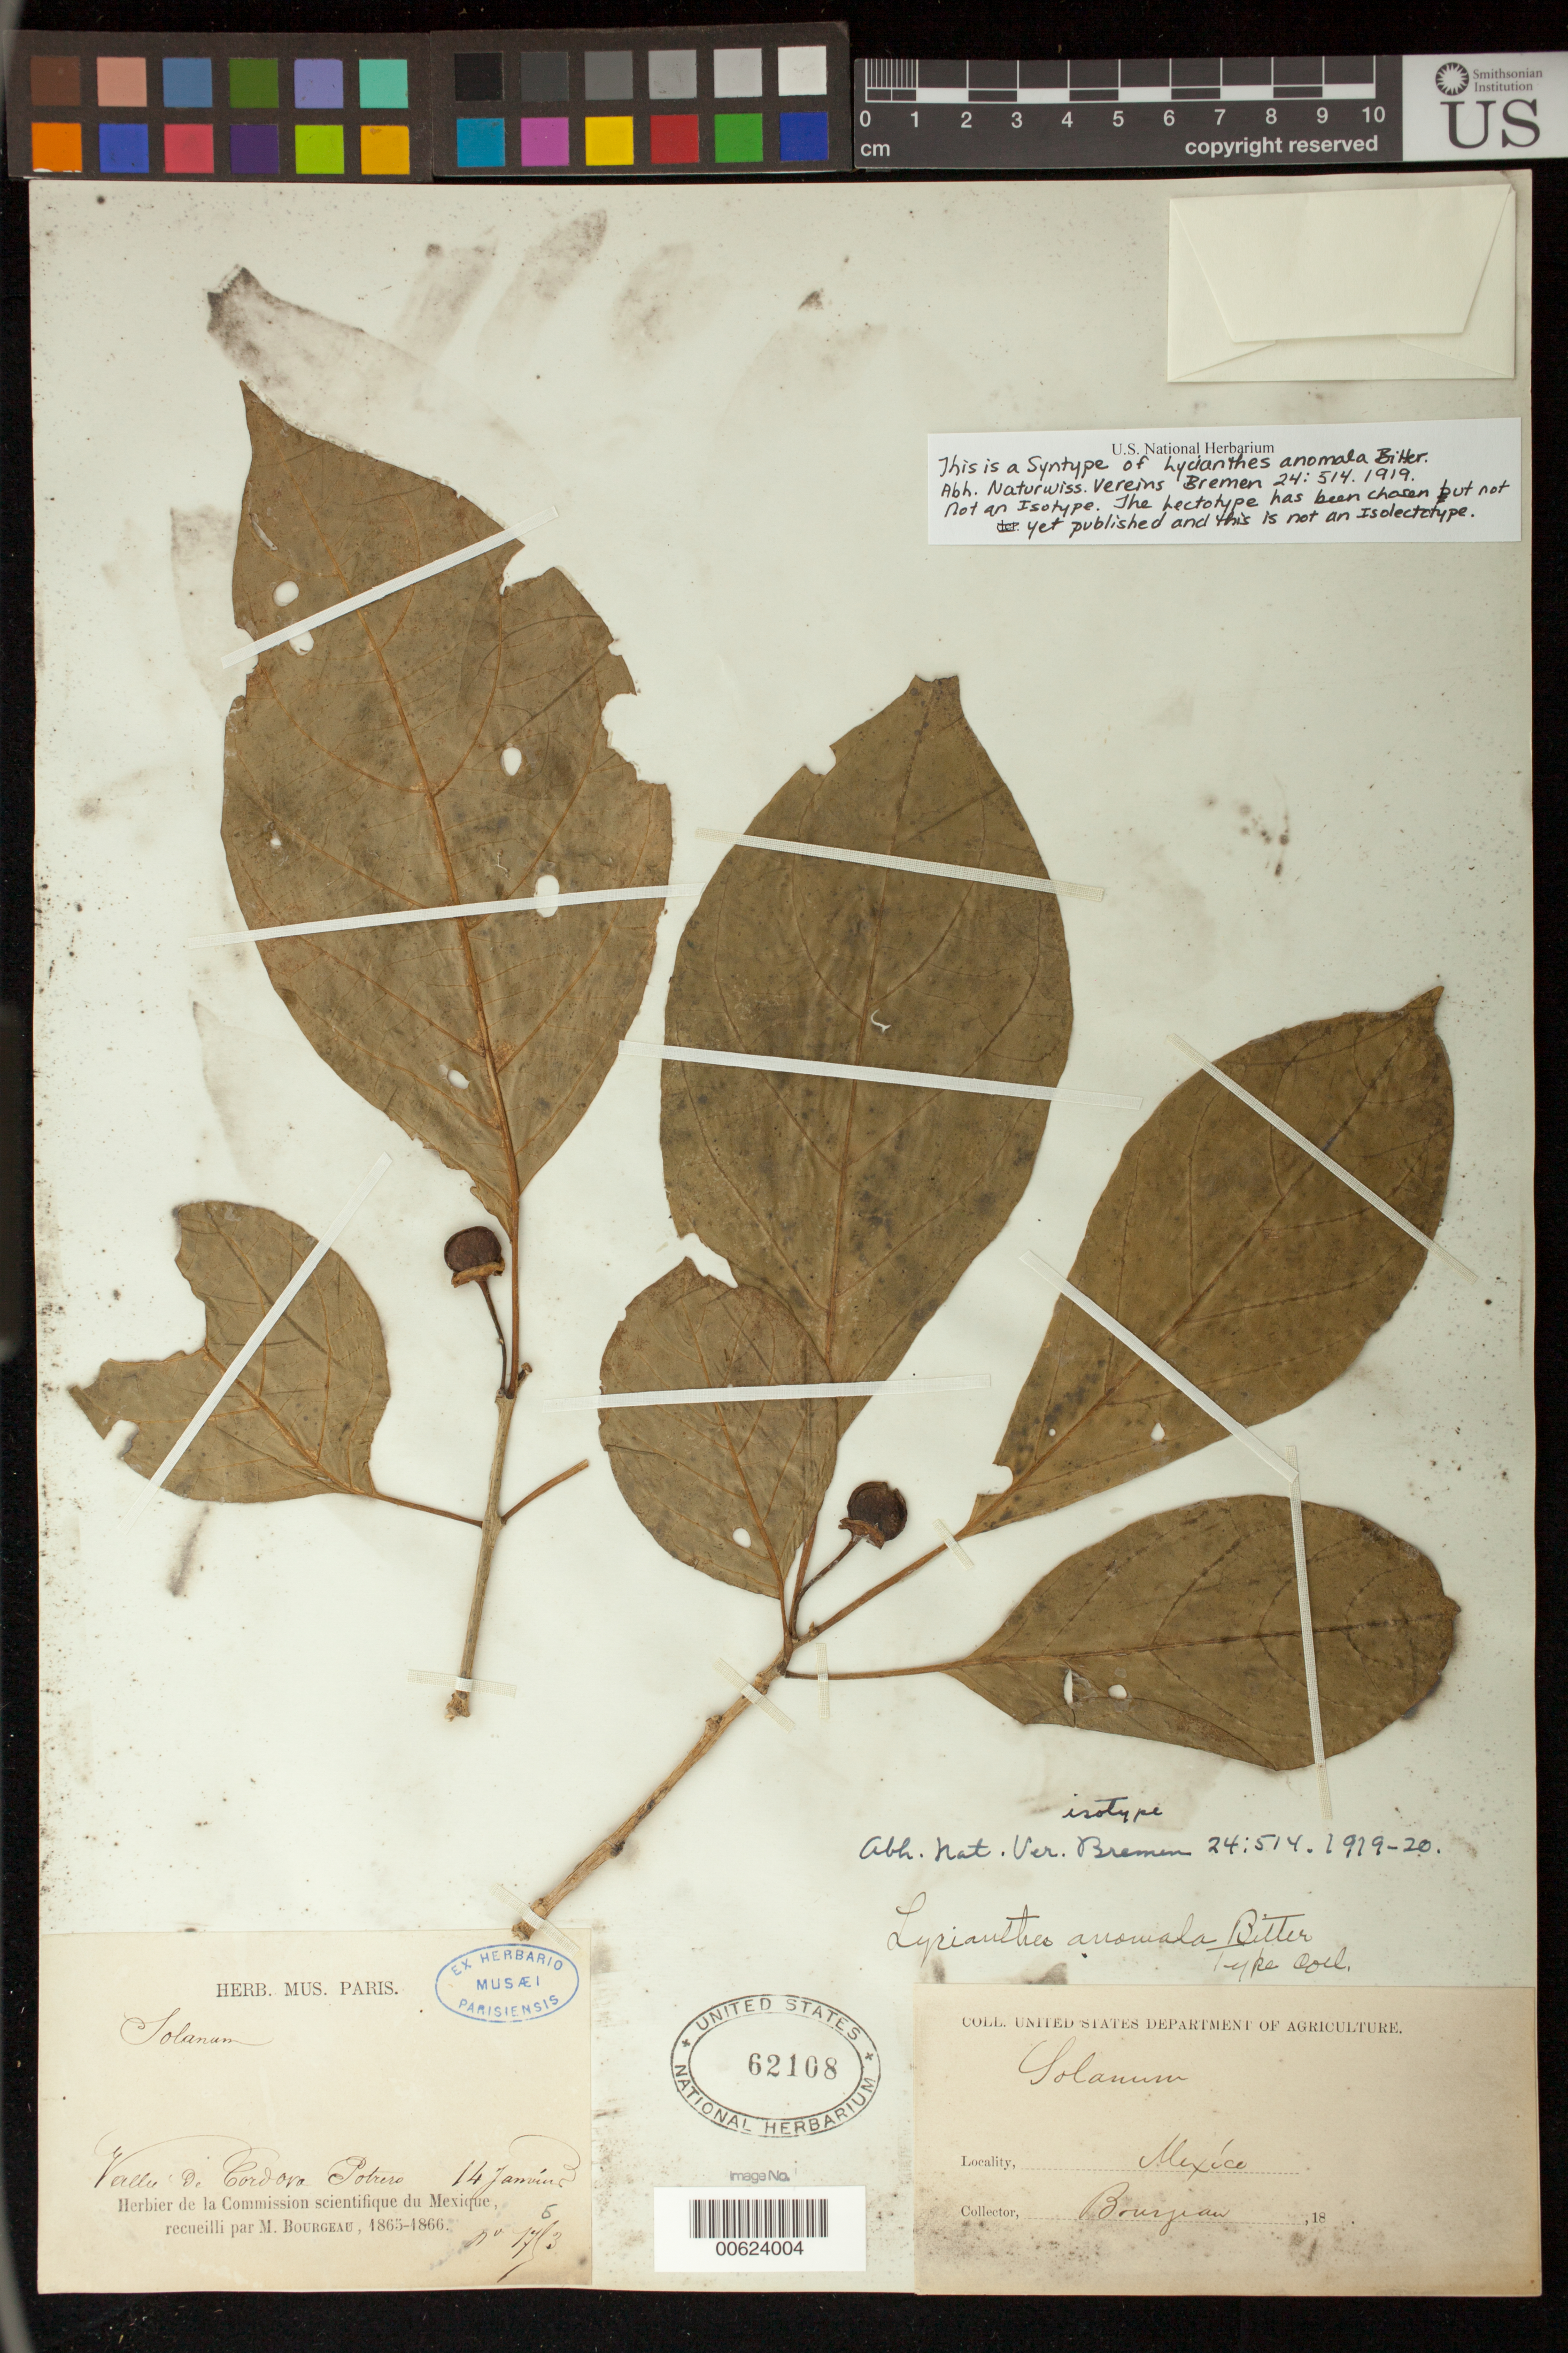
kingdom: Plantae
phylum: Tracheophyta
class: Magnoliopsida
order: Solanales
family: Solanaceae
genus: Lycianthes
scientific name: Lycianthes anomala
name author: Bitter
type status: Syntype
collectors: E. Bourgeau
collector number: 1753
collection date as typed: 1865 to -- --- 1866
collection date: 1865/1866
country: Mexico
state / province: Veracruz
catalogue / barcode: US 62108